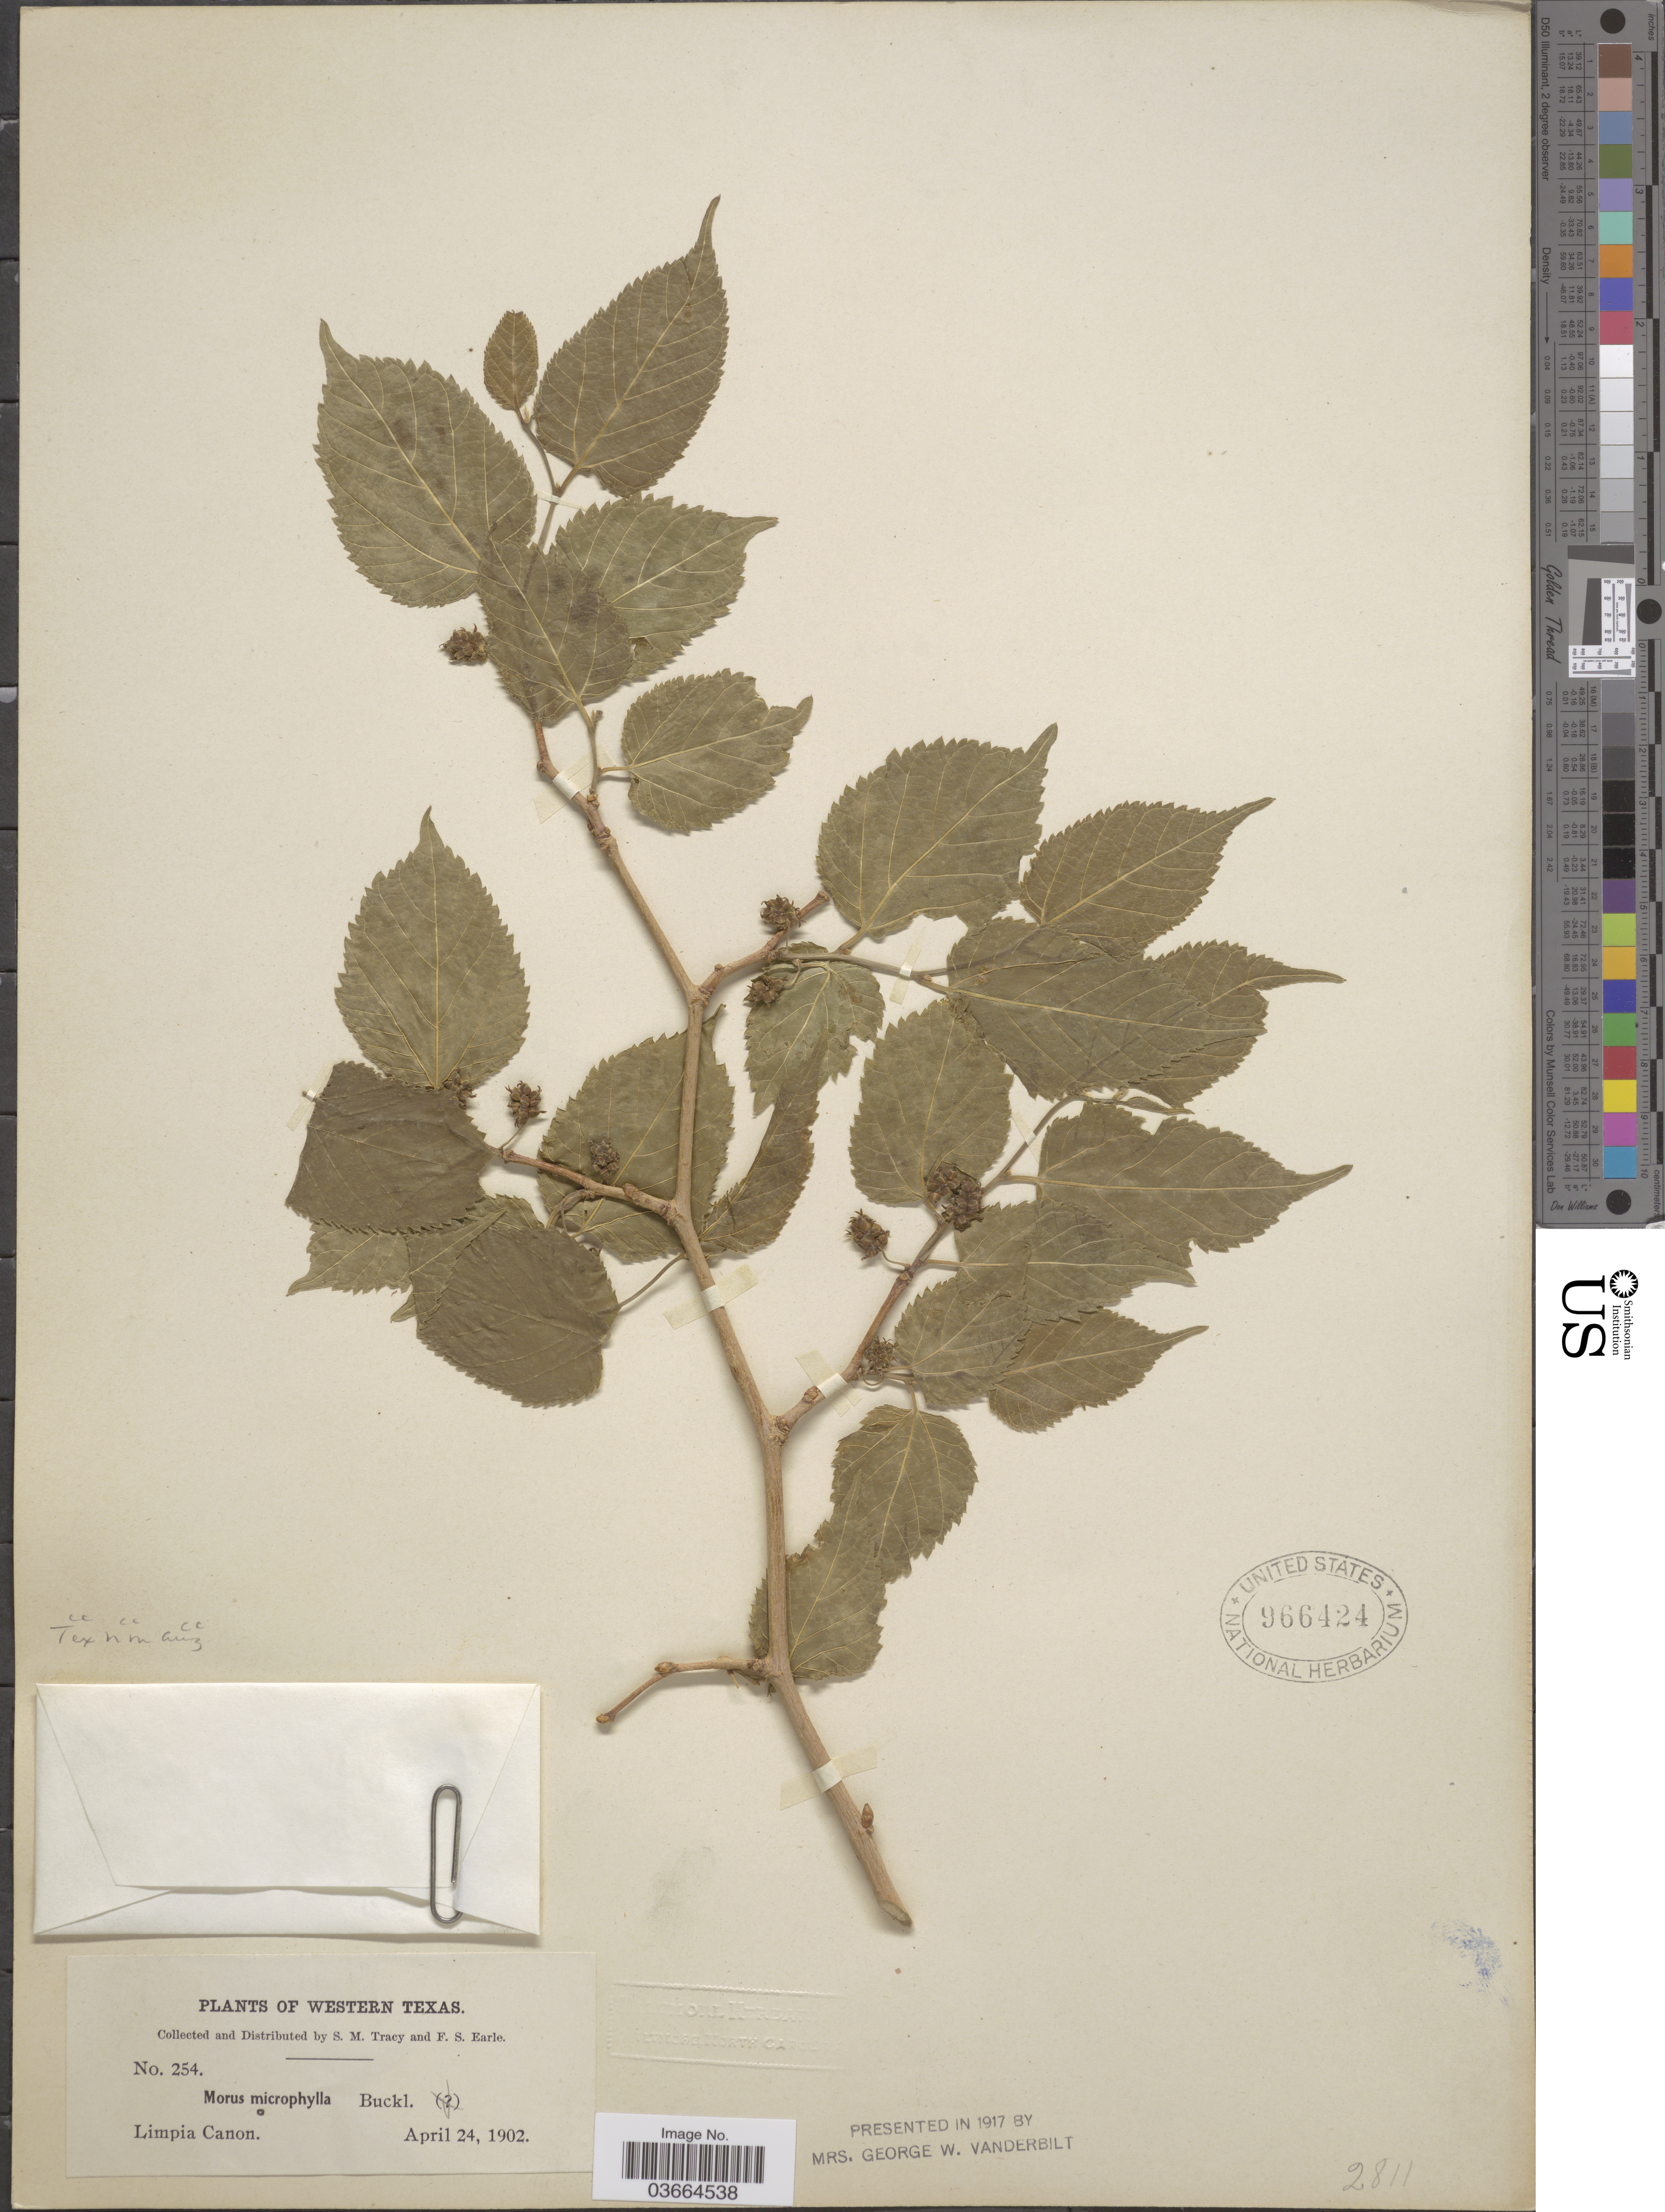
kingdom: Plantae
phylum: Tracheophyta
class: Magnoliopsida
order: Rosales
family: Moraceae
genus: Morus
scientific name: Morus microphylla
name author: Buckley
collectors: S. M. Tracy & F. S. Earle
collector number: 254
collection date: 1902-04-24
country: United States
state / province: Texas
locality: Western Texas. Limpia Canon.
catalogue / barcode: US 966424